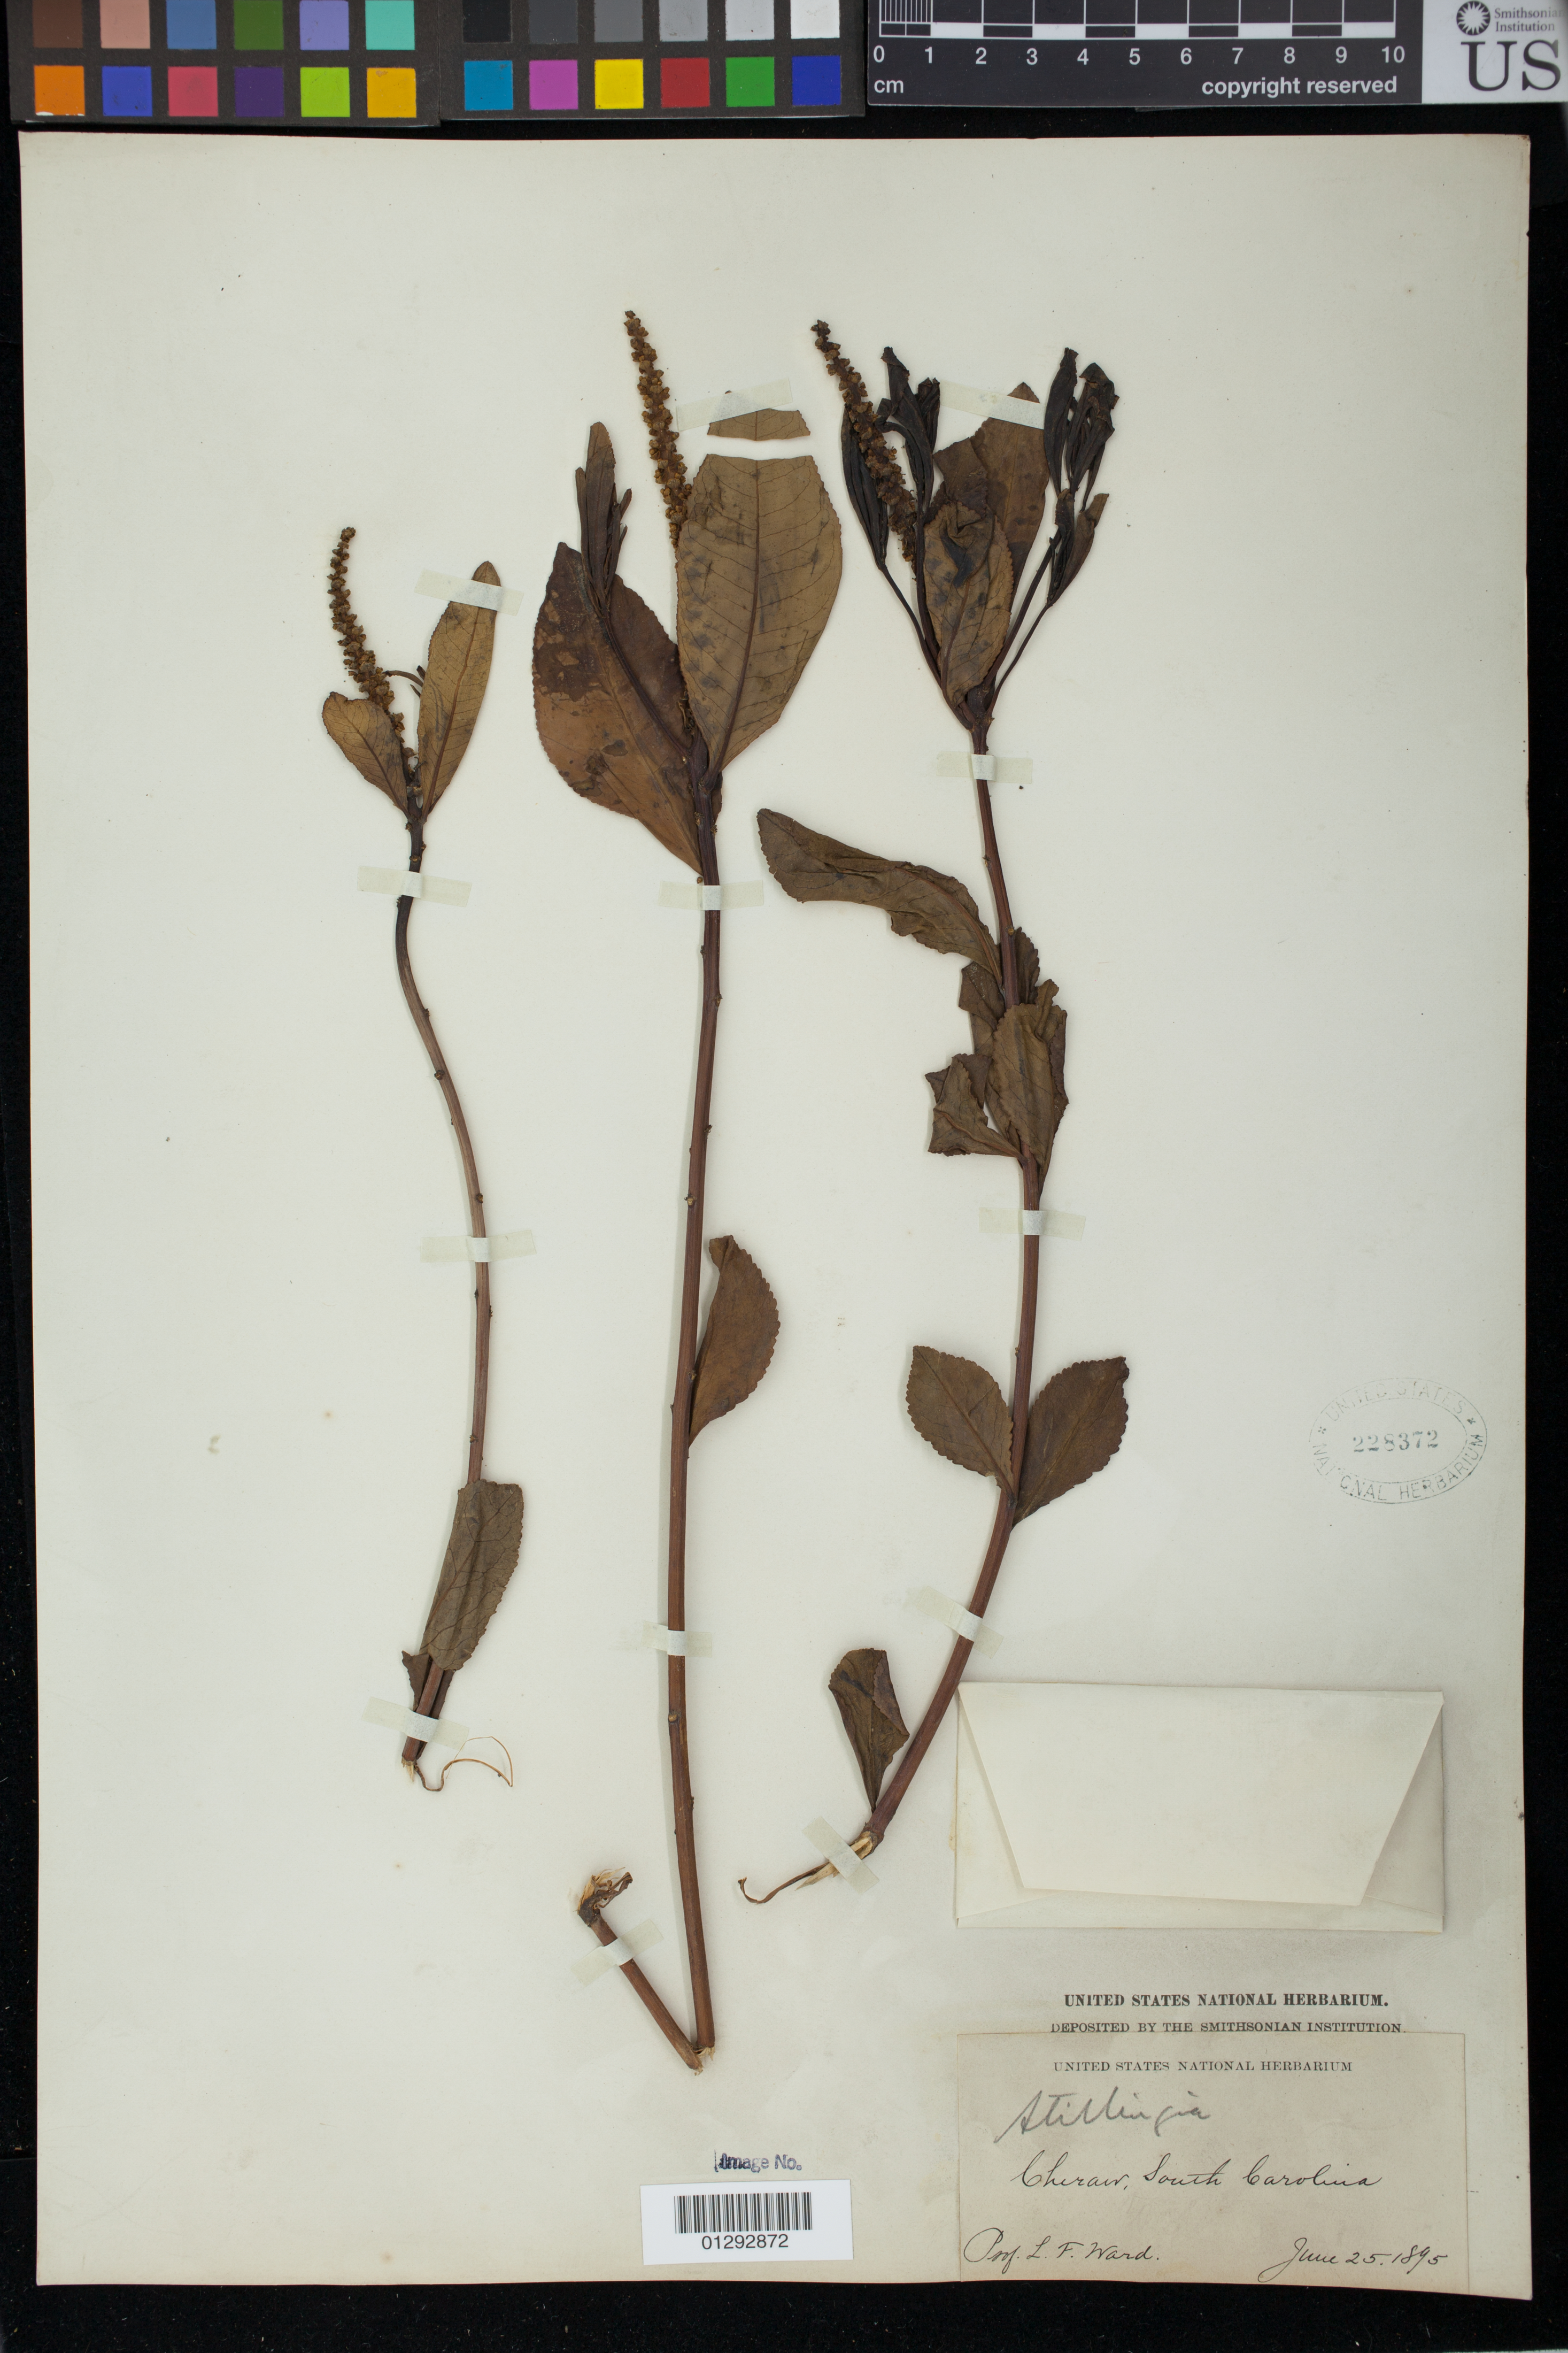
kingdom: Plantae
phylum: Tracheophyta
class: Magnoliopsida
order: Malpighiales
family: Euphorbiaceae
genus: Stillingia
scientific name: Stillingia sylvatica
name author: L.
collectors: L. F. Ward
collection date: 1895-06-25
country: United States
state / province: South Carolina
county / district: Chesterfield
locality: Cheraw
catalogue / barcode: US 228372